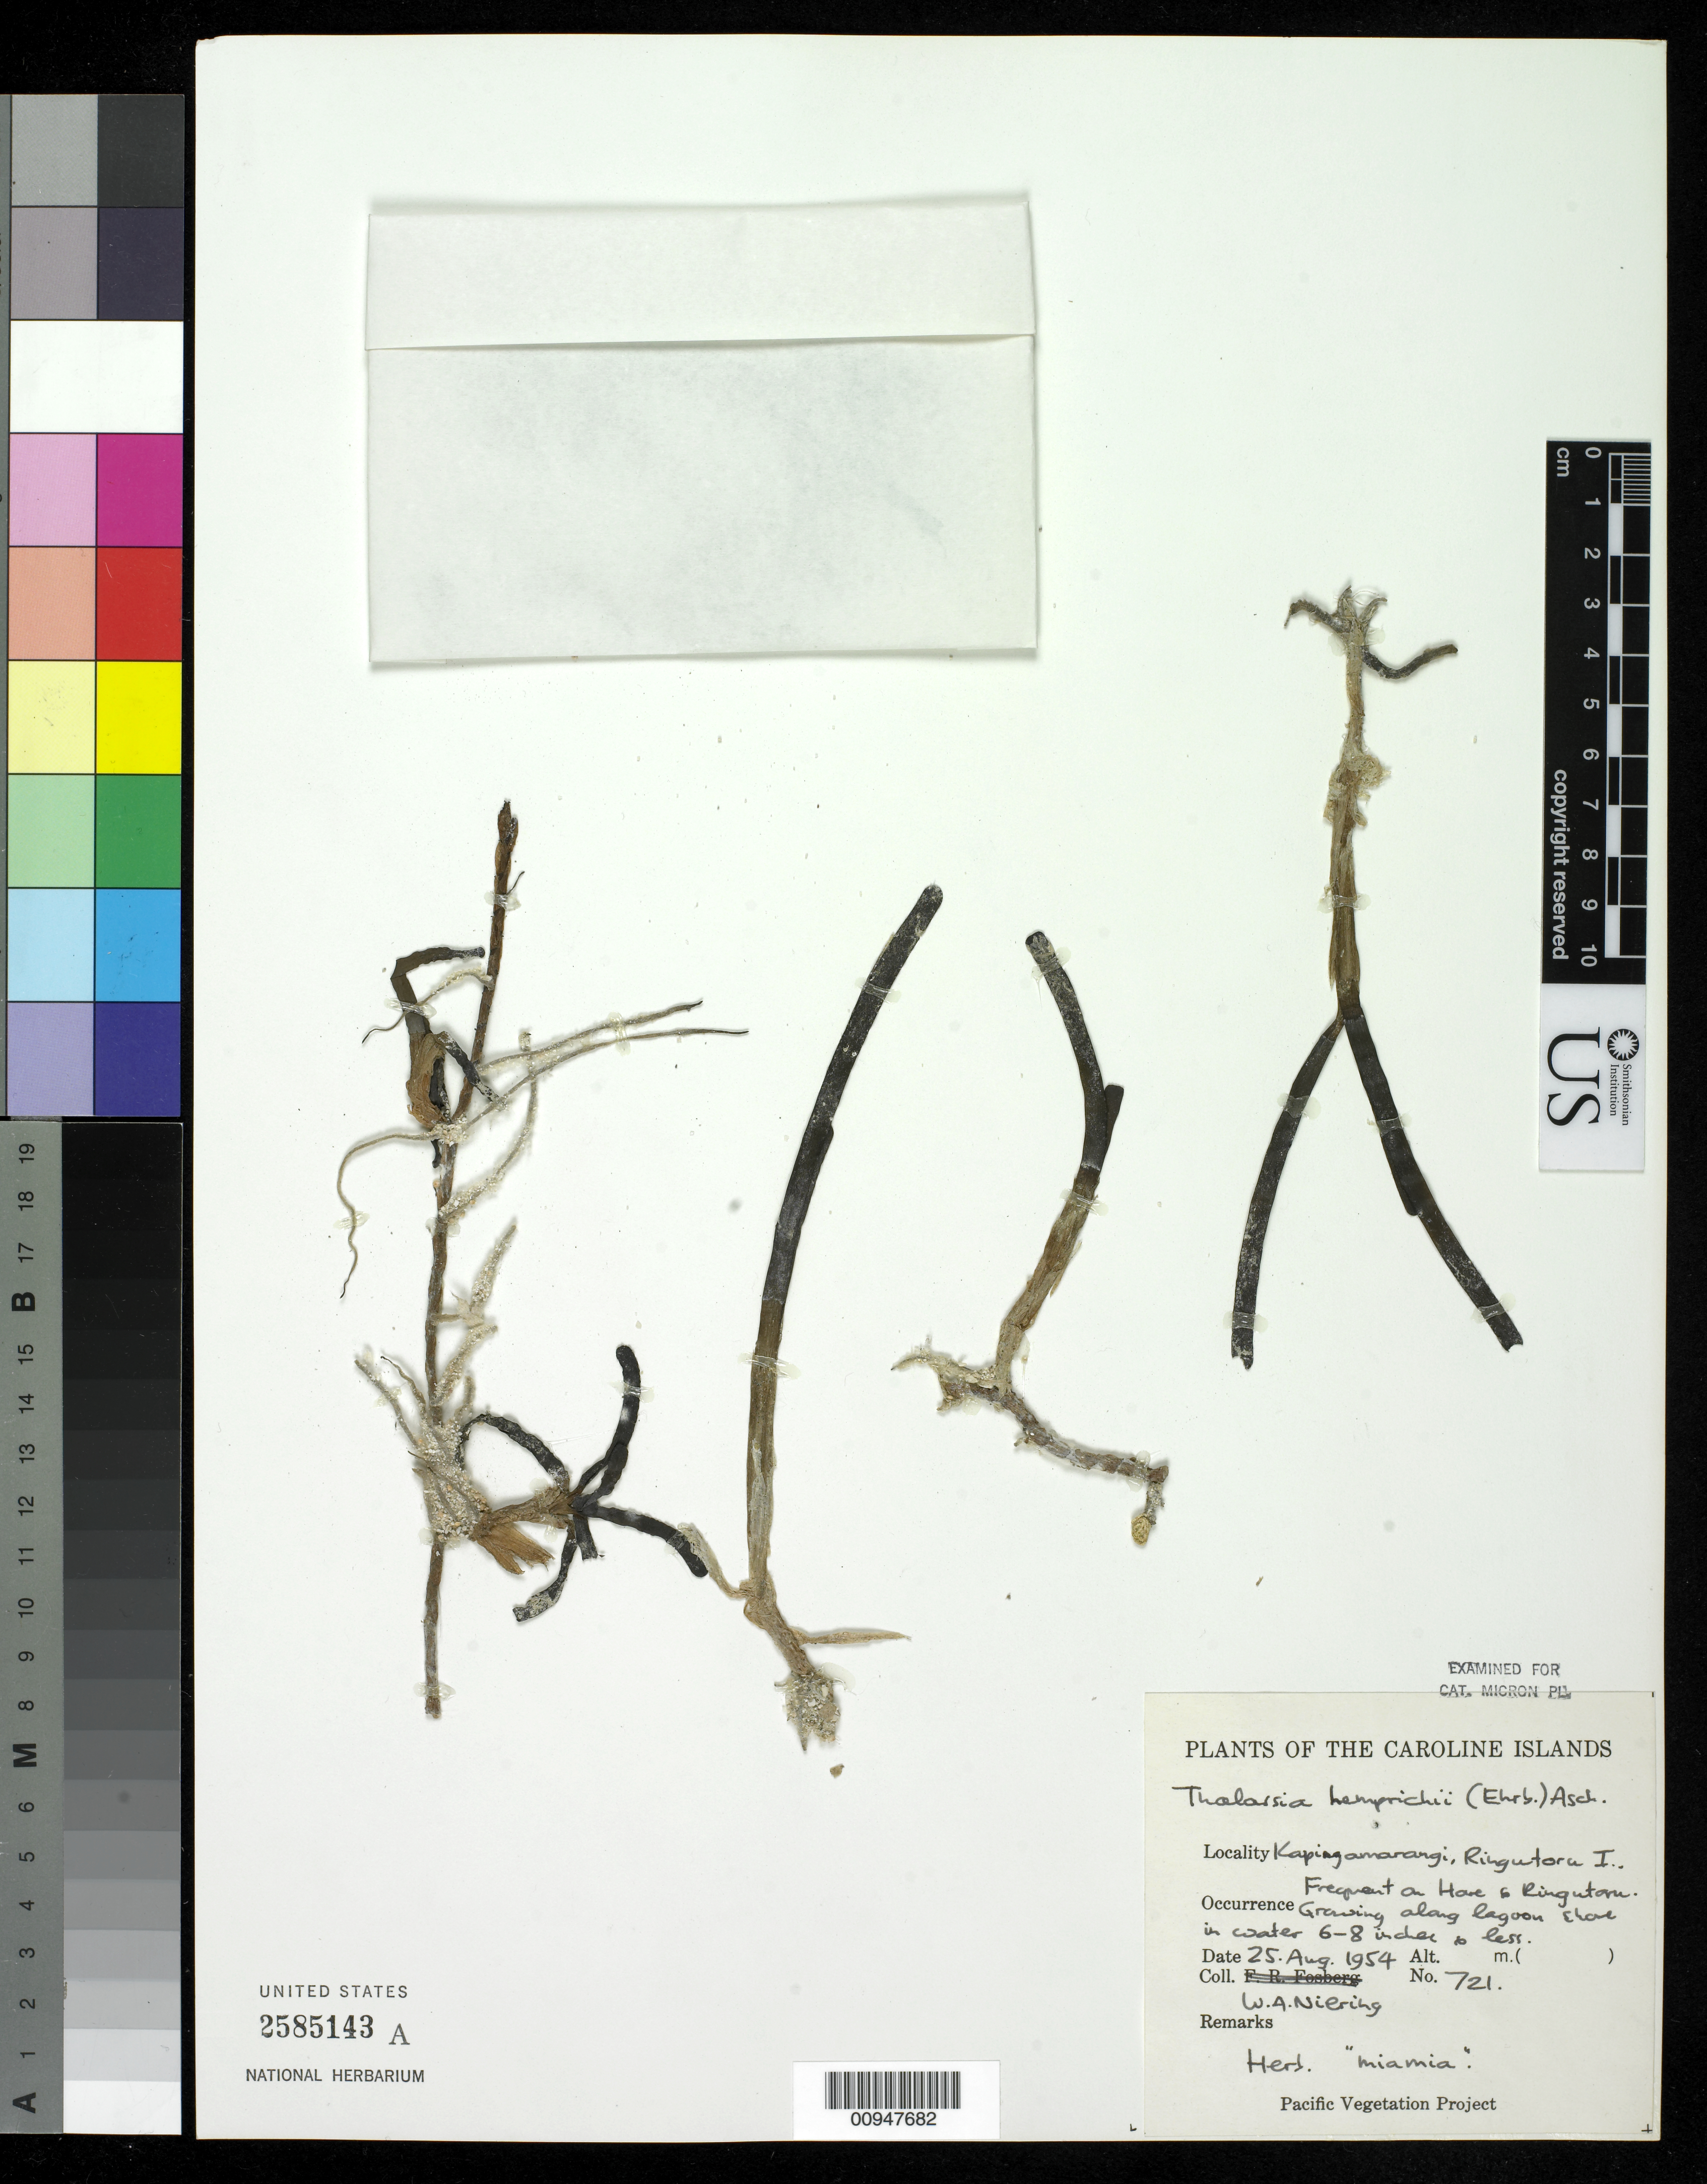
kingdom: Plantae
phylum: Tracheophyta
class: Liliopsida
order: Alismatales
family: Hydrocharitaceae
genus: Thalassia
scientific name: Thalassia hemprichii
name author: Asch.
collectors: W. Niering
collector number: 721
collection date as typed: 25 Aug 1954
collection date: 1954-08-25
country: Micronesia, Federated States of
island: Island Unknown or uncertain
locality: Kapingamarargi, Ringutoru I.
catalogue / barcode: US 2585143